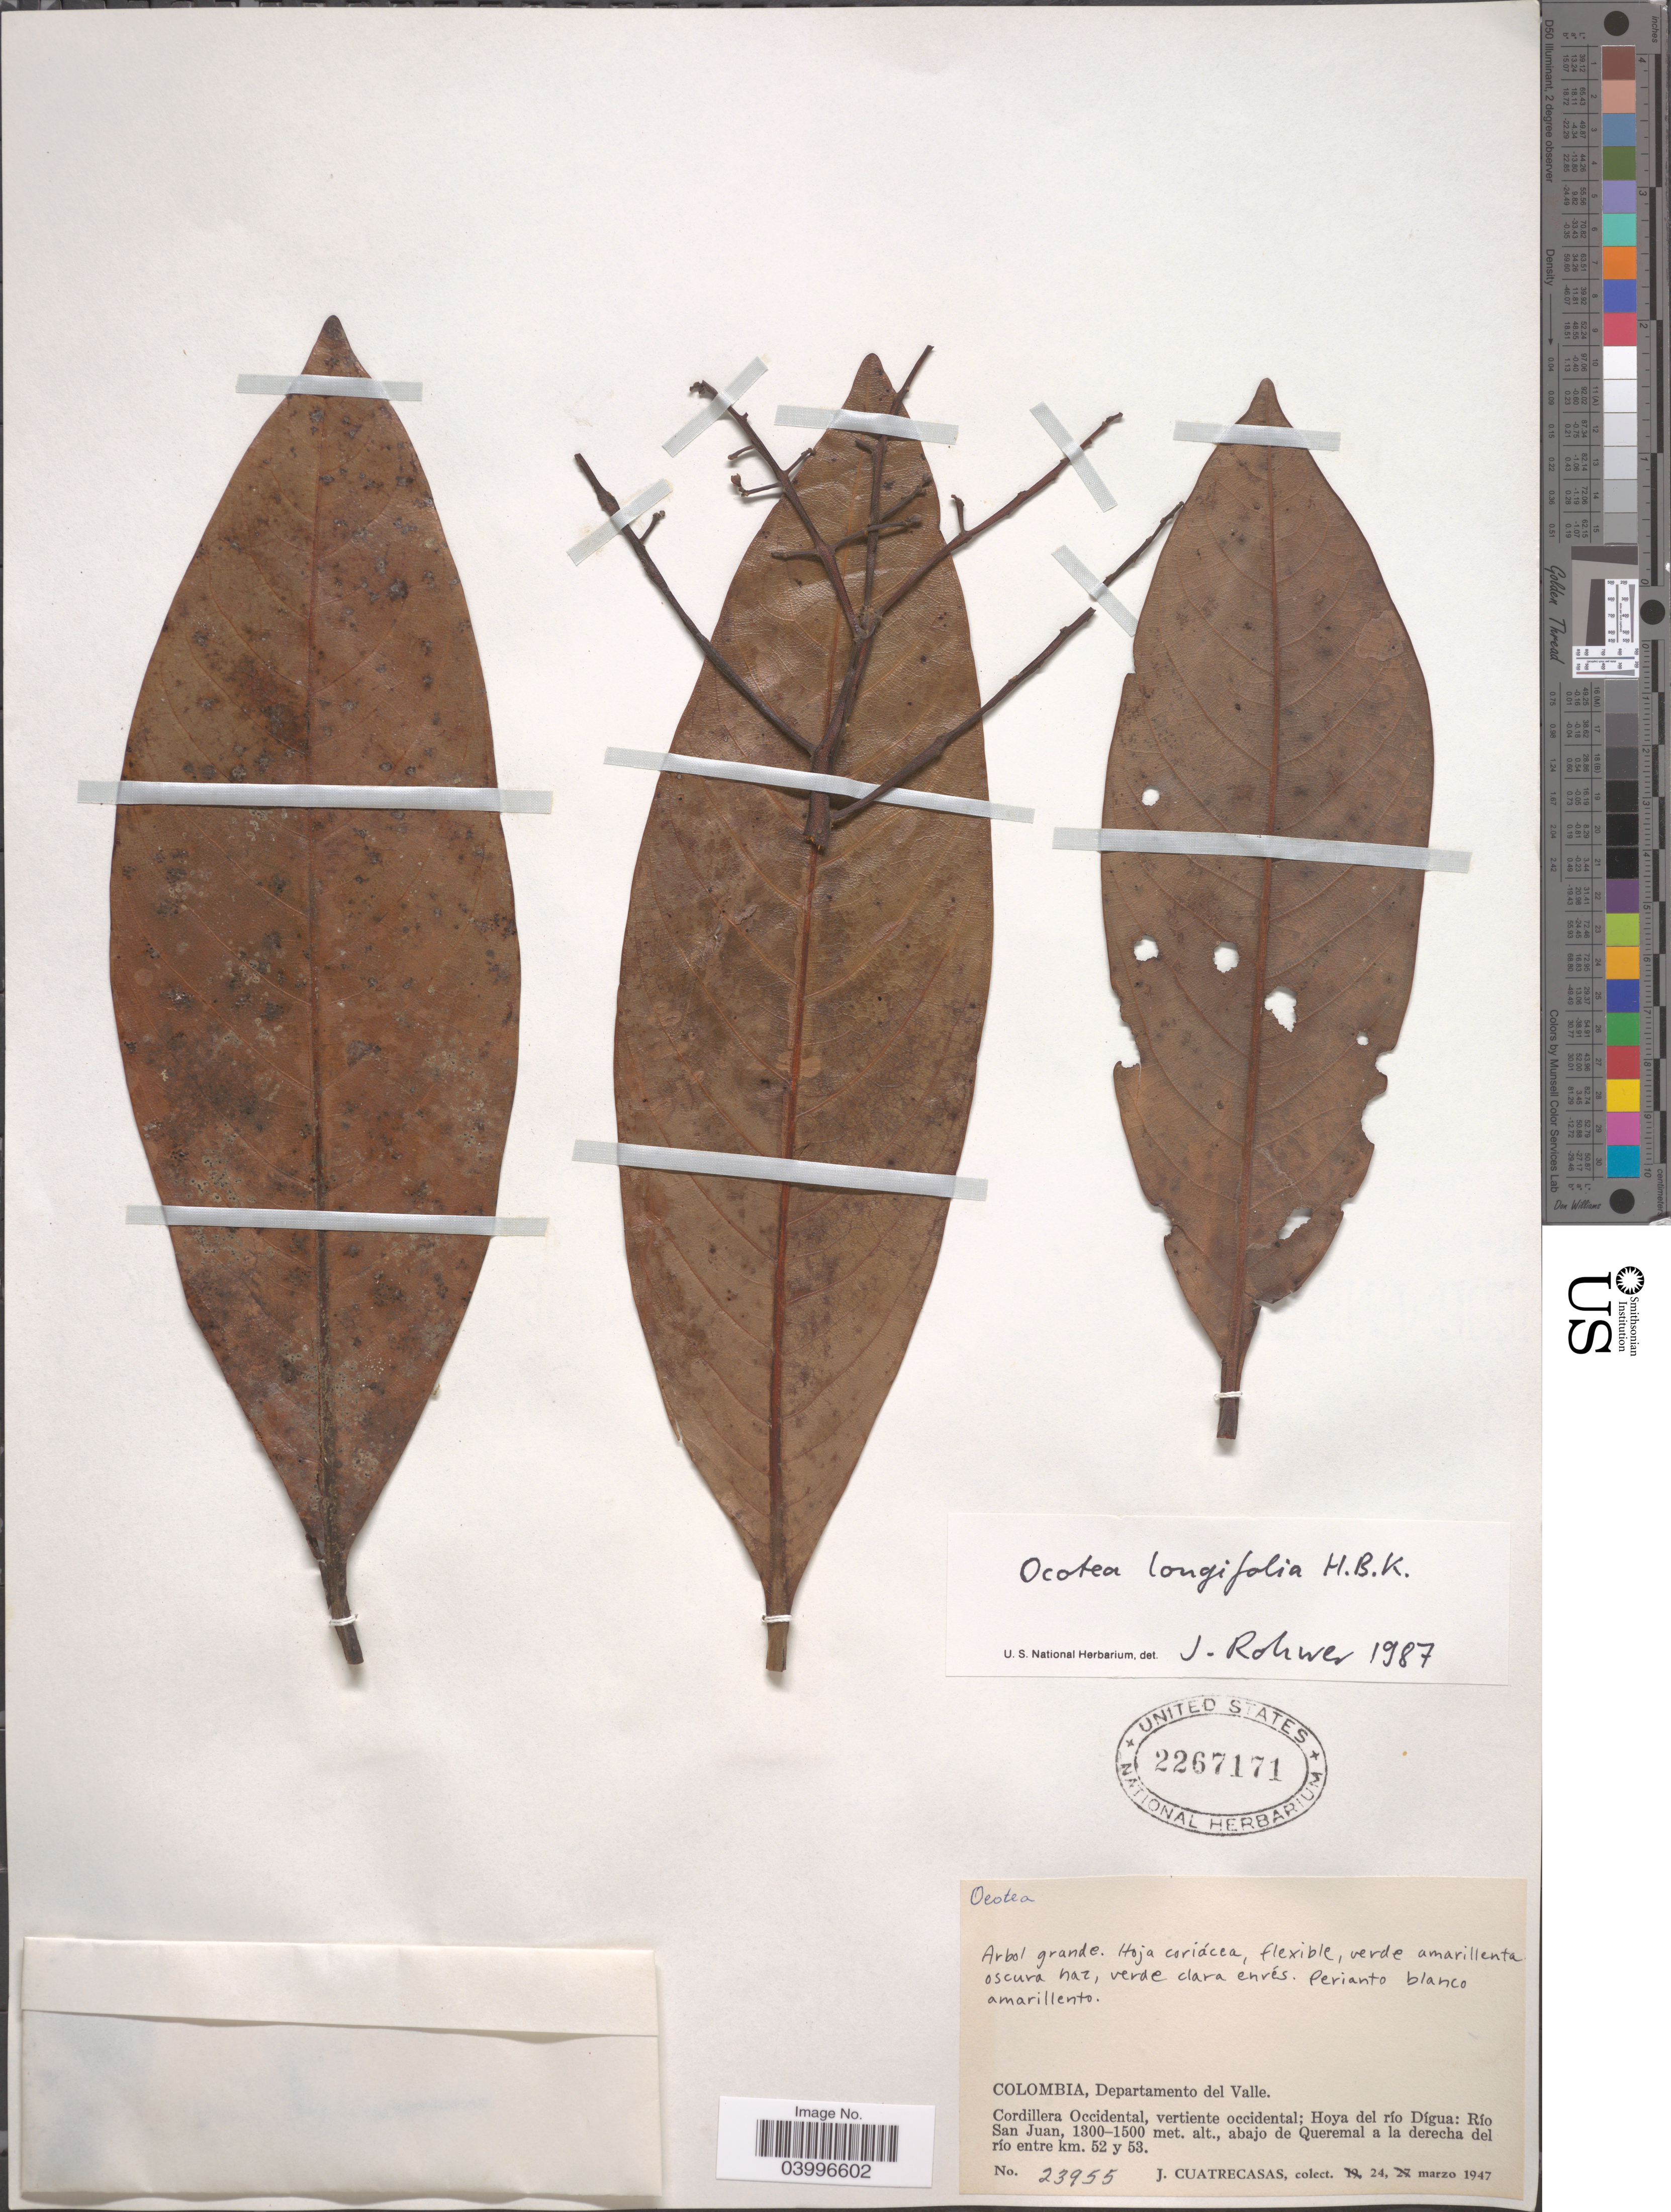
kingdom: Plantae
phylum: Tracheophyta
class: Magnoliopsida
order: Laurales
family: Lauraceae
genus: Ocotea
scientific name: Ocotea longifolia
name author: Kunth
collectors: J. Cuatrecasas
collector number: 23955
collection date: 1947-03-24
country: Colombia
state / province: Valle del Cauca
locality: Departamento del Valle. Cordillera Occidental, vertiente occidental; Hoya del río Dígua: Río San Juan, abajo de Queremal a la derecha del río entre km. 52 y 53.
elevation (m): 1300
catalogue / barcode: US 2267171